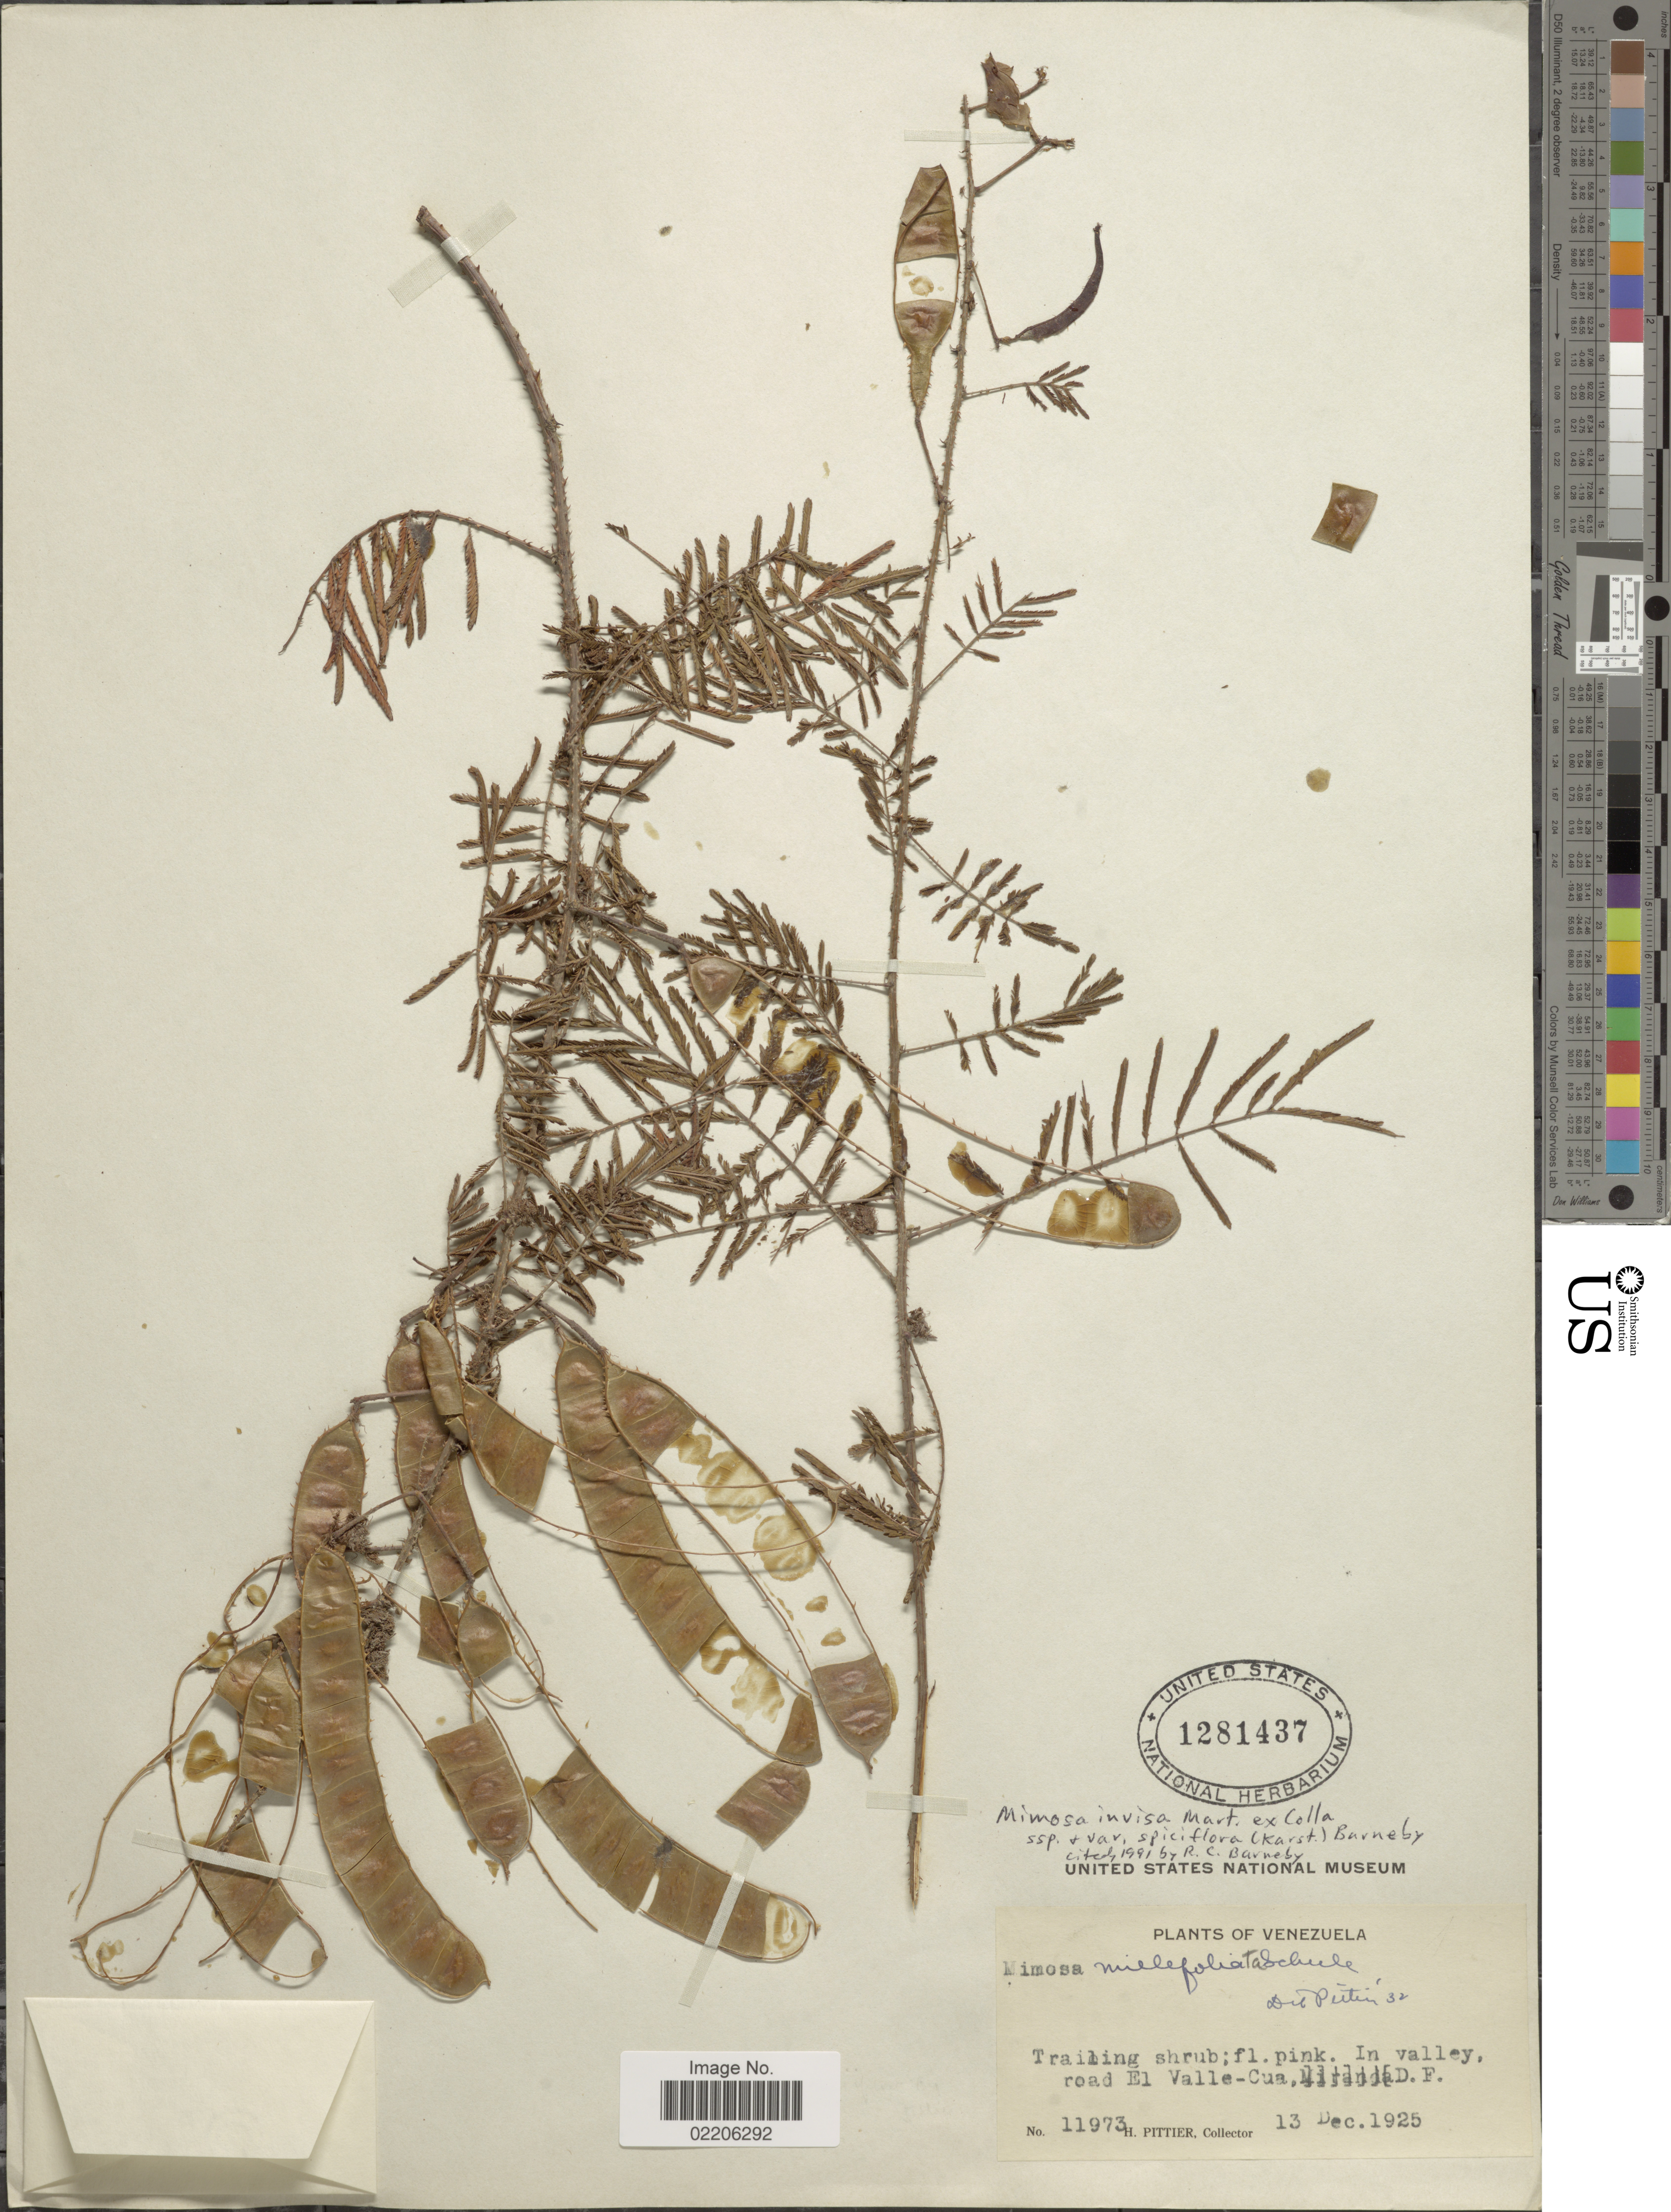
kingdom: Plantae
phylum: Tracheophyta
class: Magnoliopsida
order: Fabales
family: Fabaceae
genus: Mimosa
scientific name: Mimosa invisa var. spiciflora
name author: (H. Karst.) Barneby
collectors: H. F. Pittier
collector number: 11973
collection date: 1925-12-13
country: Venezuela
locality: Trailing shrub, in valley, road El Valle-Cua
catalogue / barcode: US 1281437